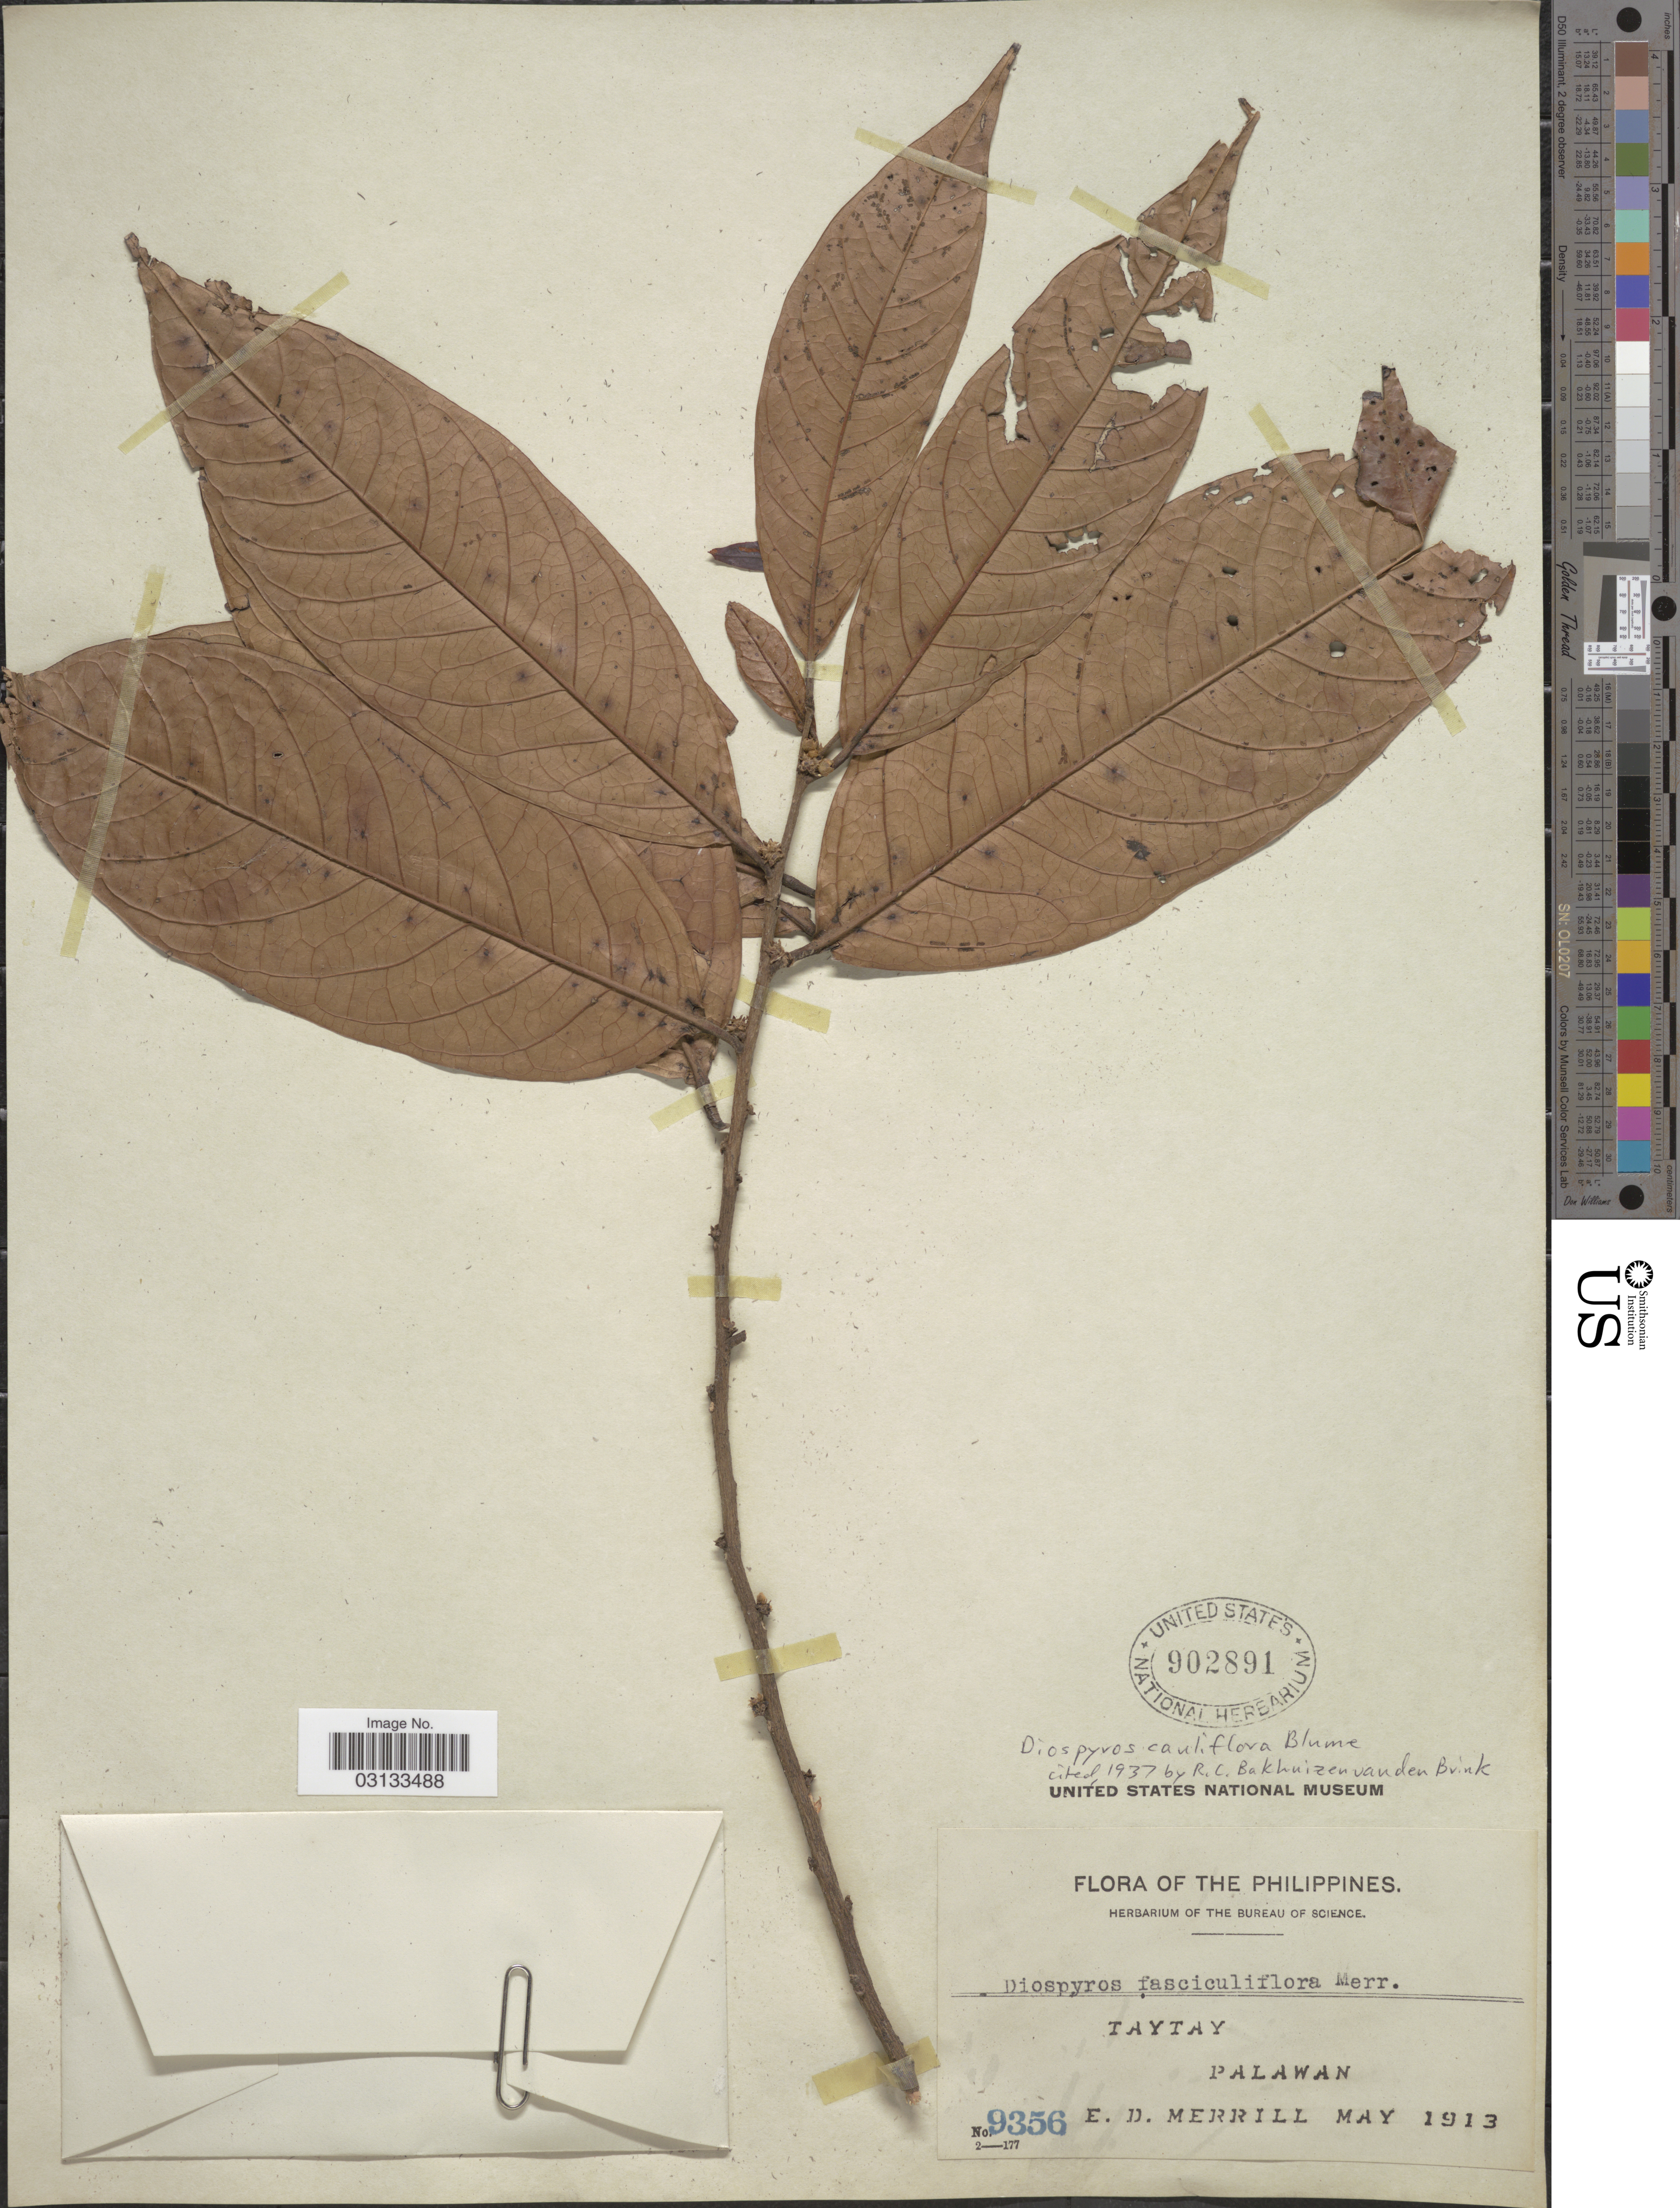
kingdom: Plantae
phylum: Tracheophyta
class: Magnoliopsida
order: Ericales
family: Ebenaceae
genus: Diospyros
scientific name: Diospyros cauliflora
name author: Blume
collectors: E. D. Merrill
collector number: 9356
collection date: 1913-05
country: Philippines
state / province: Mimaropa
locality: Taytay, Palawan.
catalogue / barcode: US 902891